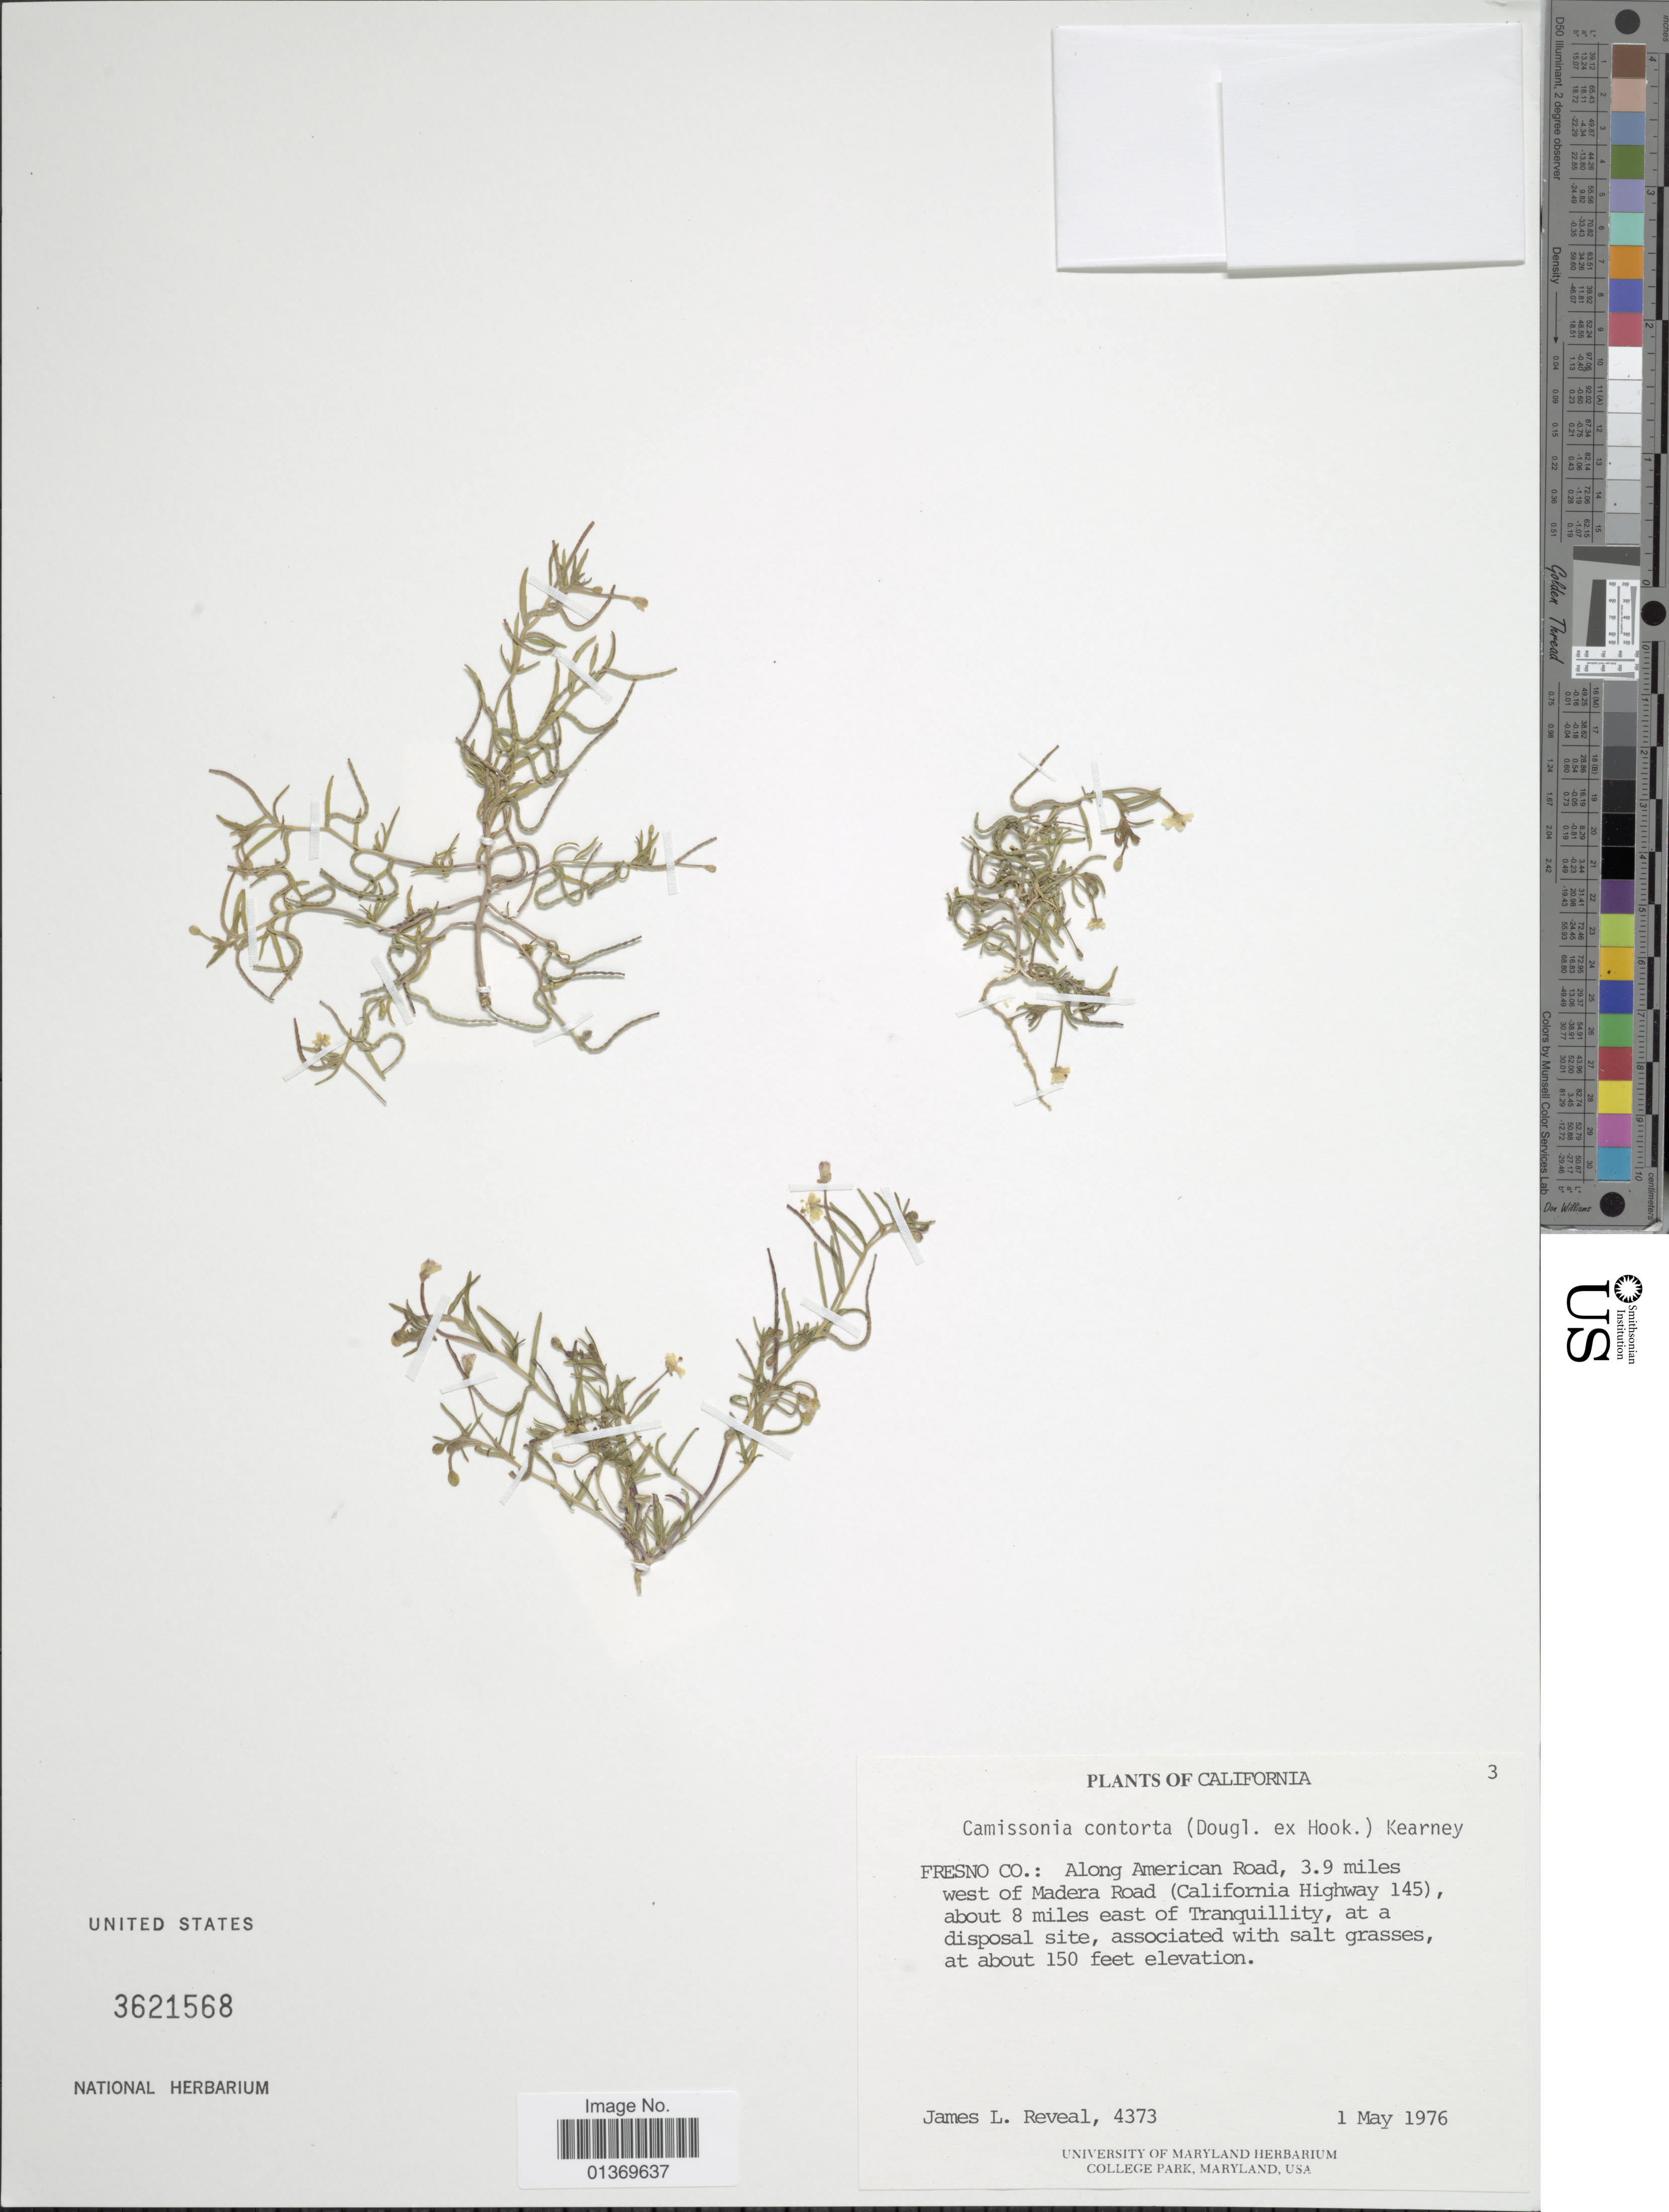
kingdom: Plantae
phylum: Tracheophyta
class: Magnoliopsida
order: Myrtales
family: Onagraceae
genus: Camissonia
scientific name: Camissonia contorta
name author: (Douglas) Kearney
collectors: J. L. Reveal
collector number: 4373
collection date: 1976-05-01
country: United States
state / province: California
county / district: Fresno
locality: Fresno Co.: Along American Road, 3.9 miles west of Madera Road (California Highway 145), about 8 miles east of Tranquillity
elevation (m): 46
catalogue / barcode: US 3621568